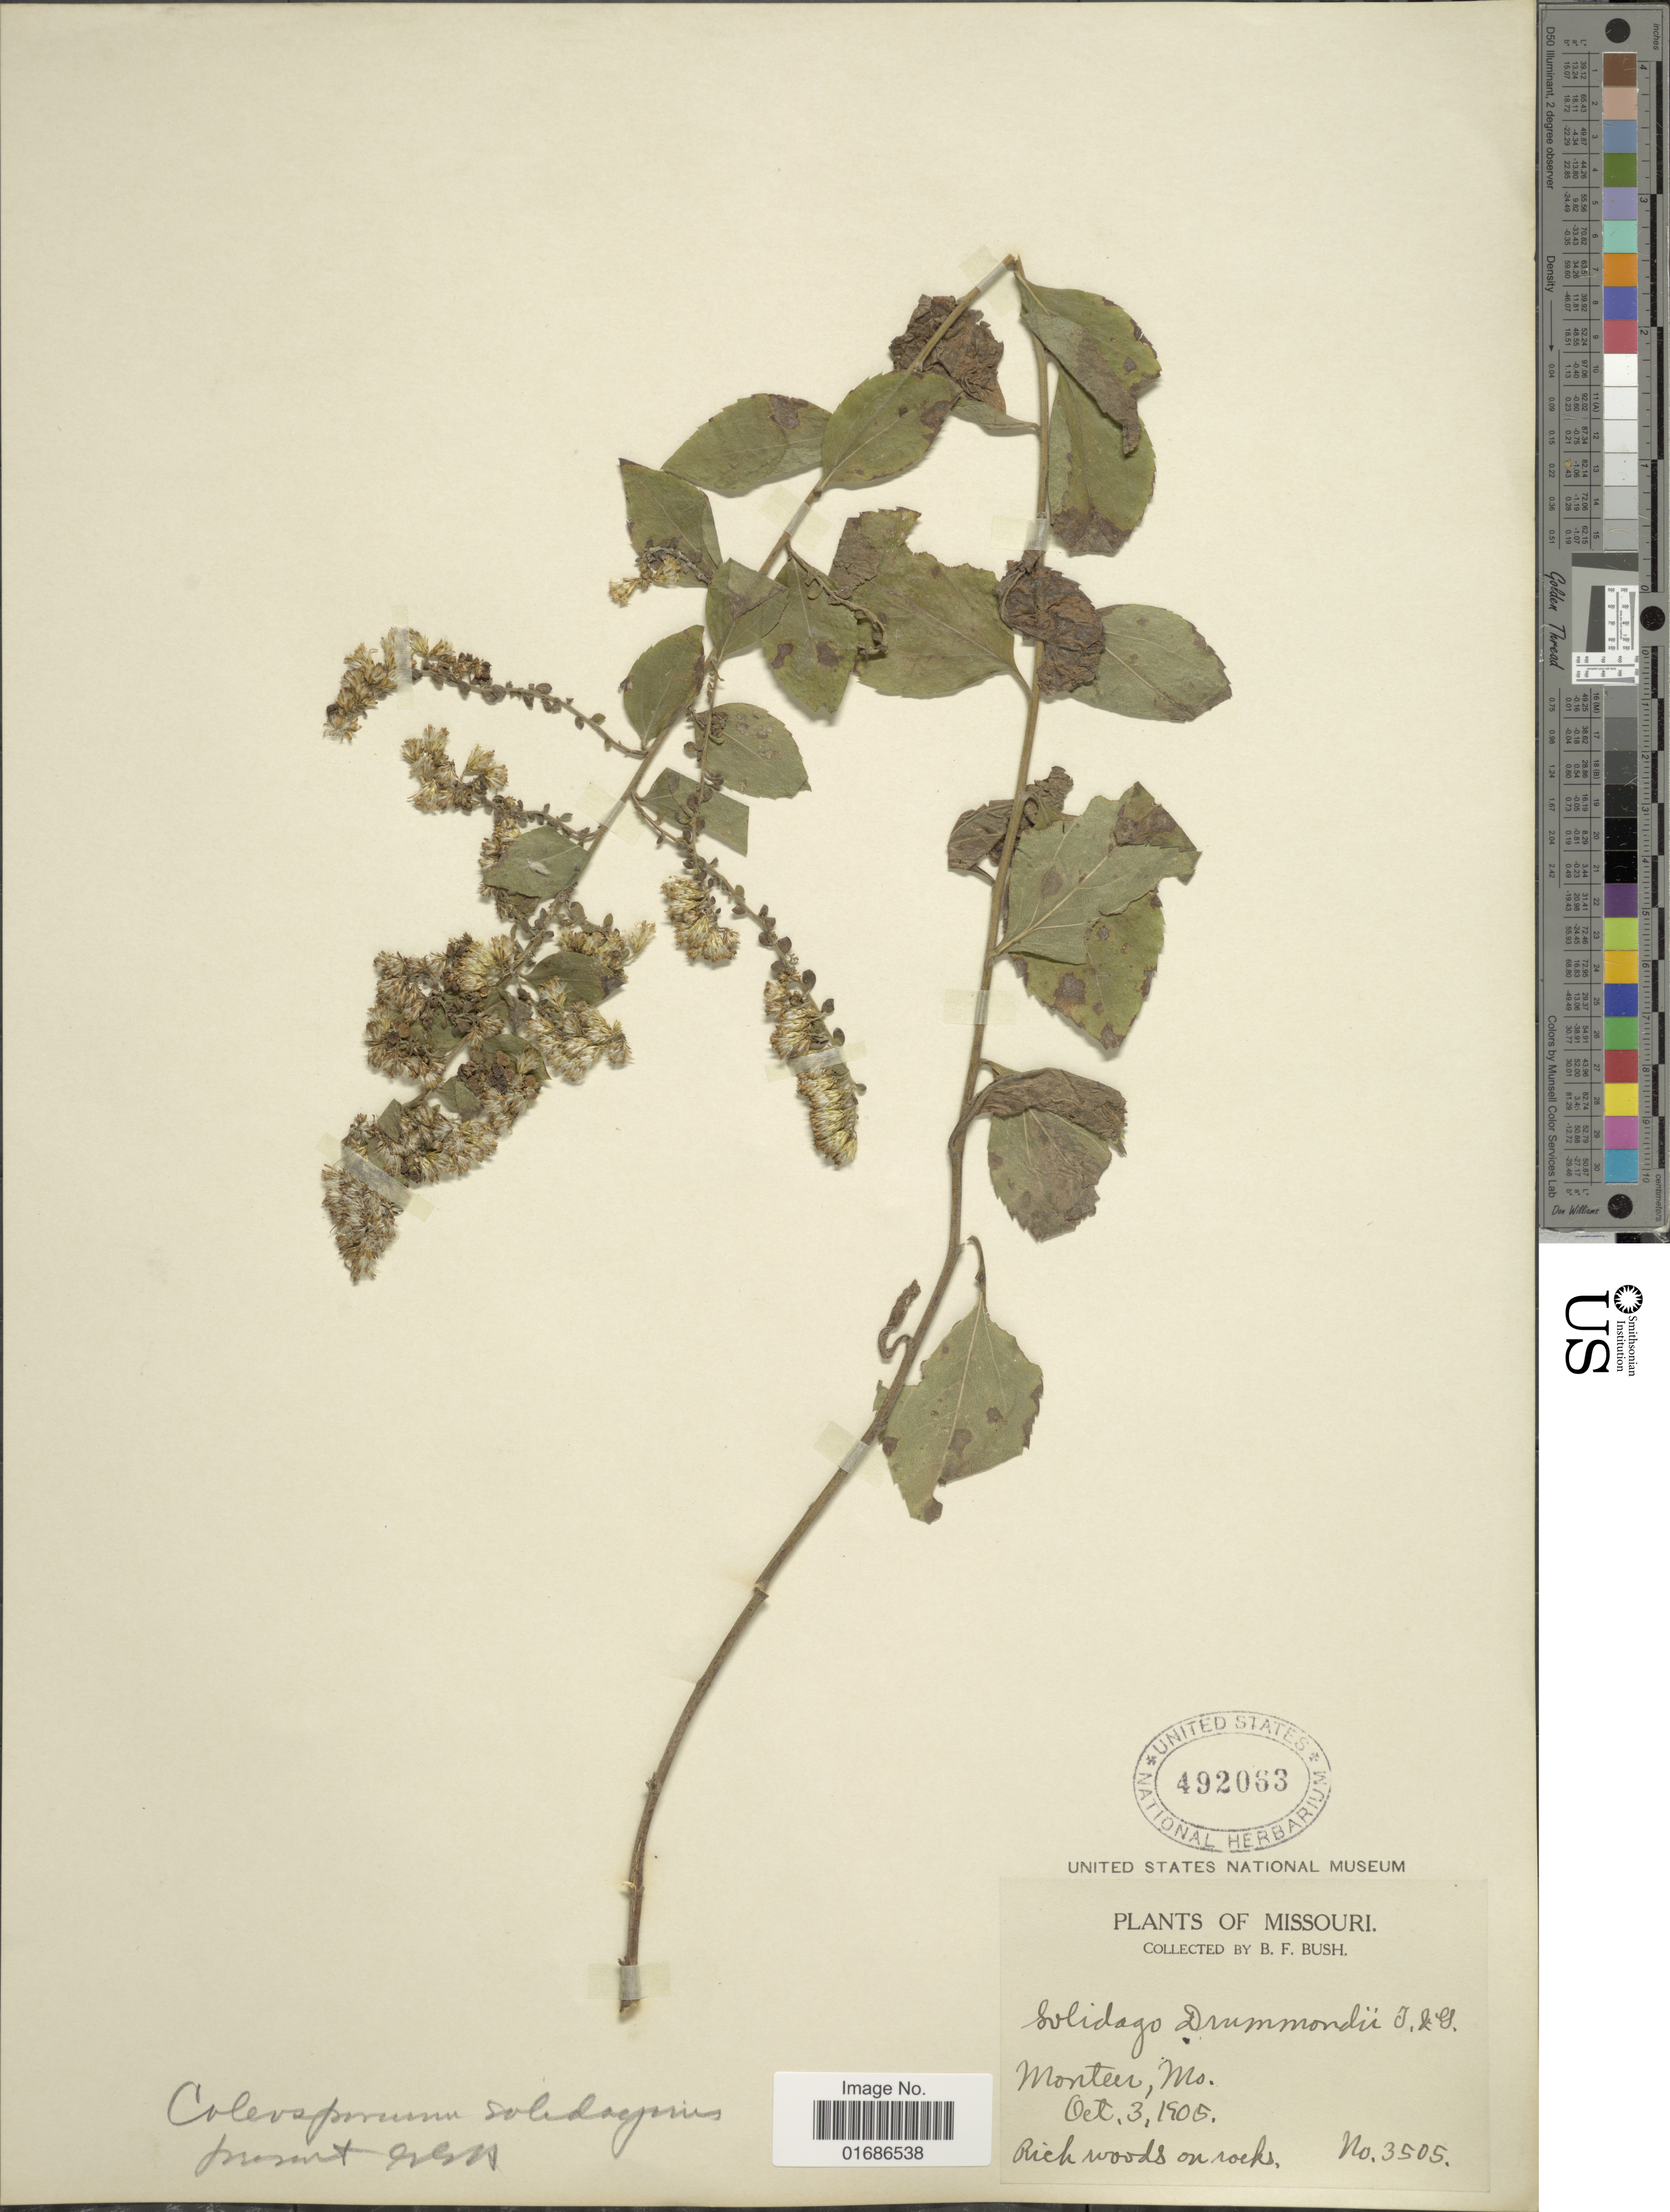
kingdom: Plantae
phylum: Tracheophyta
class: Magnoliopsida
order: Asterales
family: Asteraceae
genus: Solidago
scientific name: Solidago drummondii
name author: Torr. & A. Gray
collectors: B. F. Bush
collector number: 3505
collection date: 1905-10-03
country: United States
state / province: Missouri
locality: Monteer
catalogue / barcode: US 492063